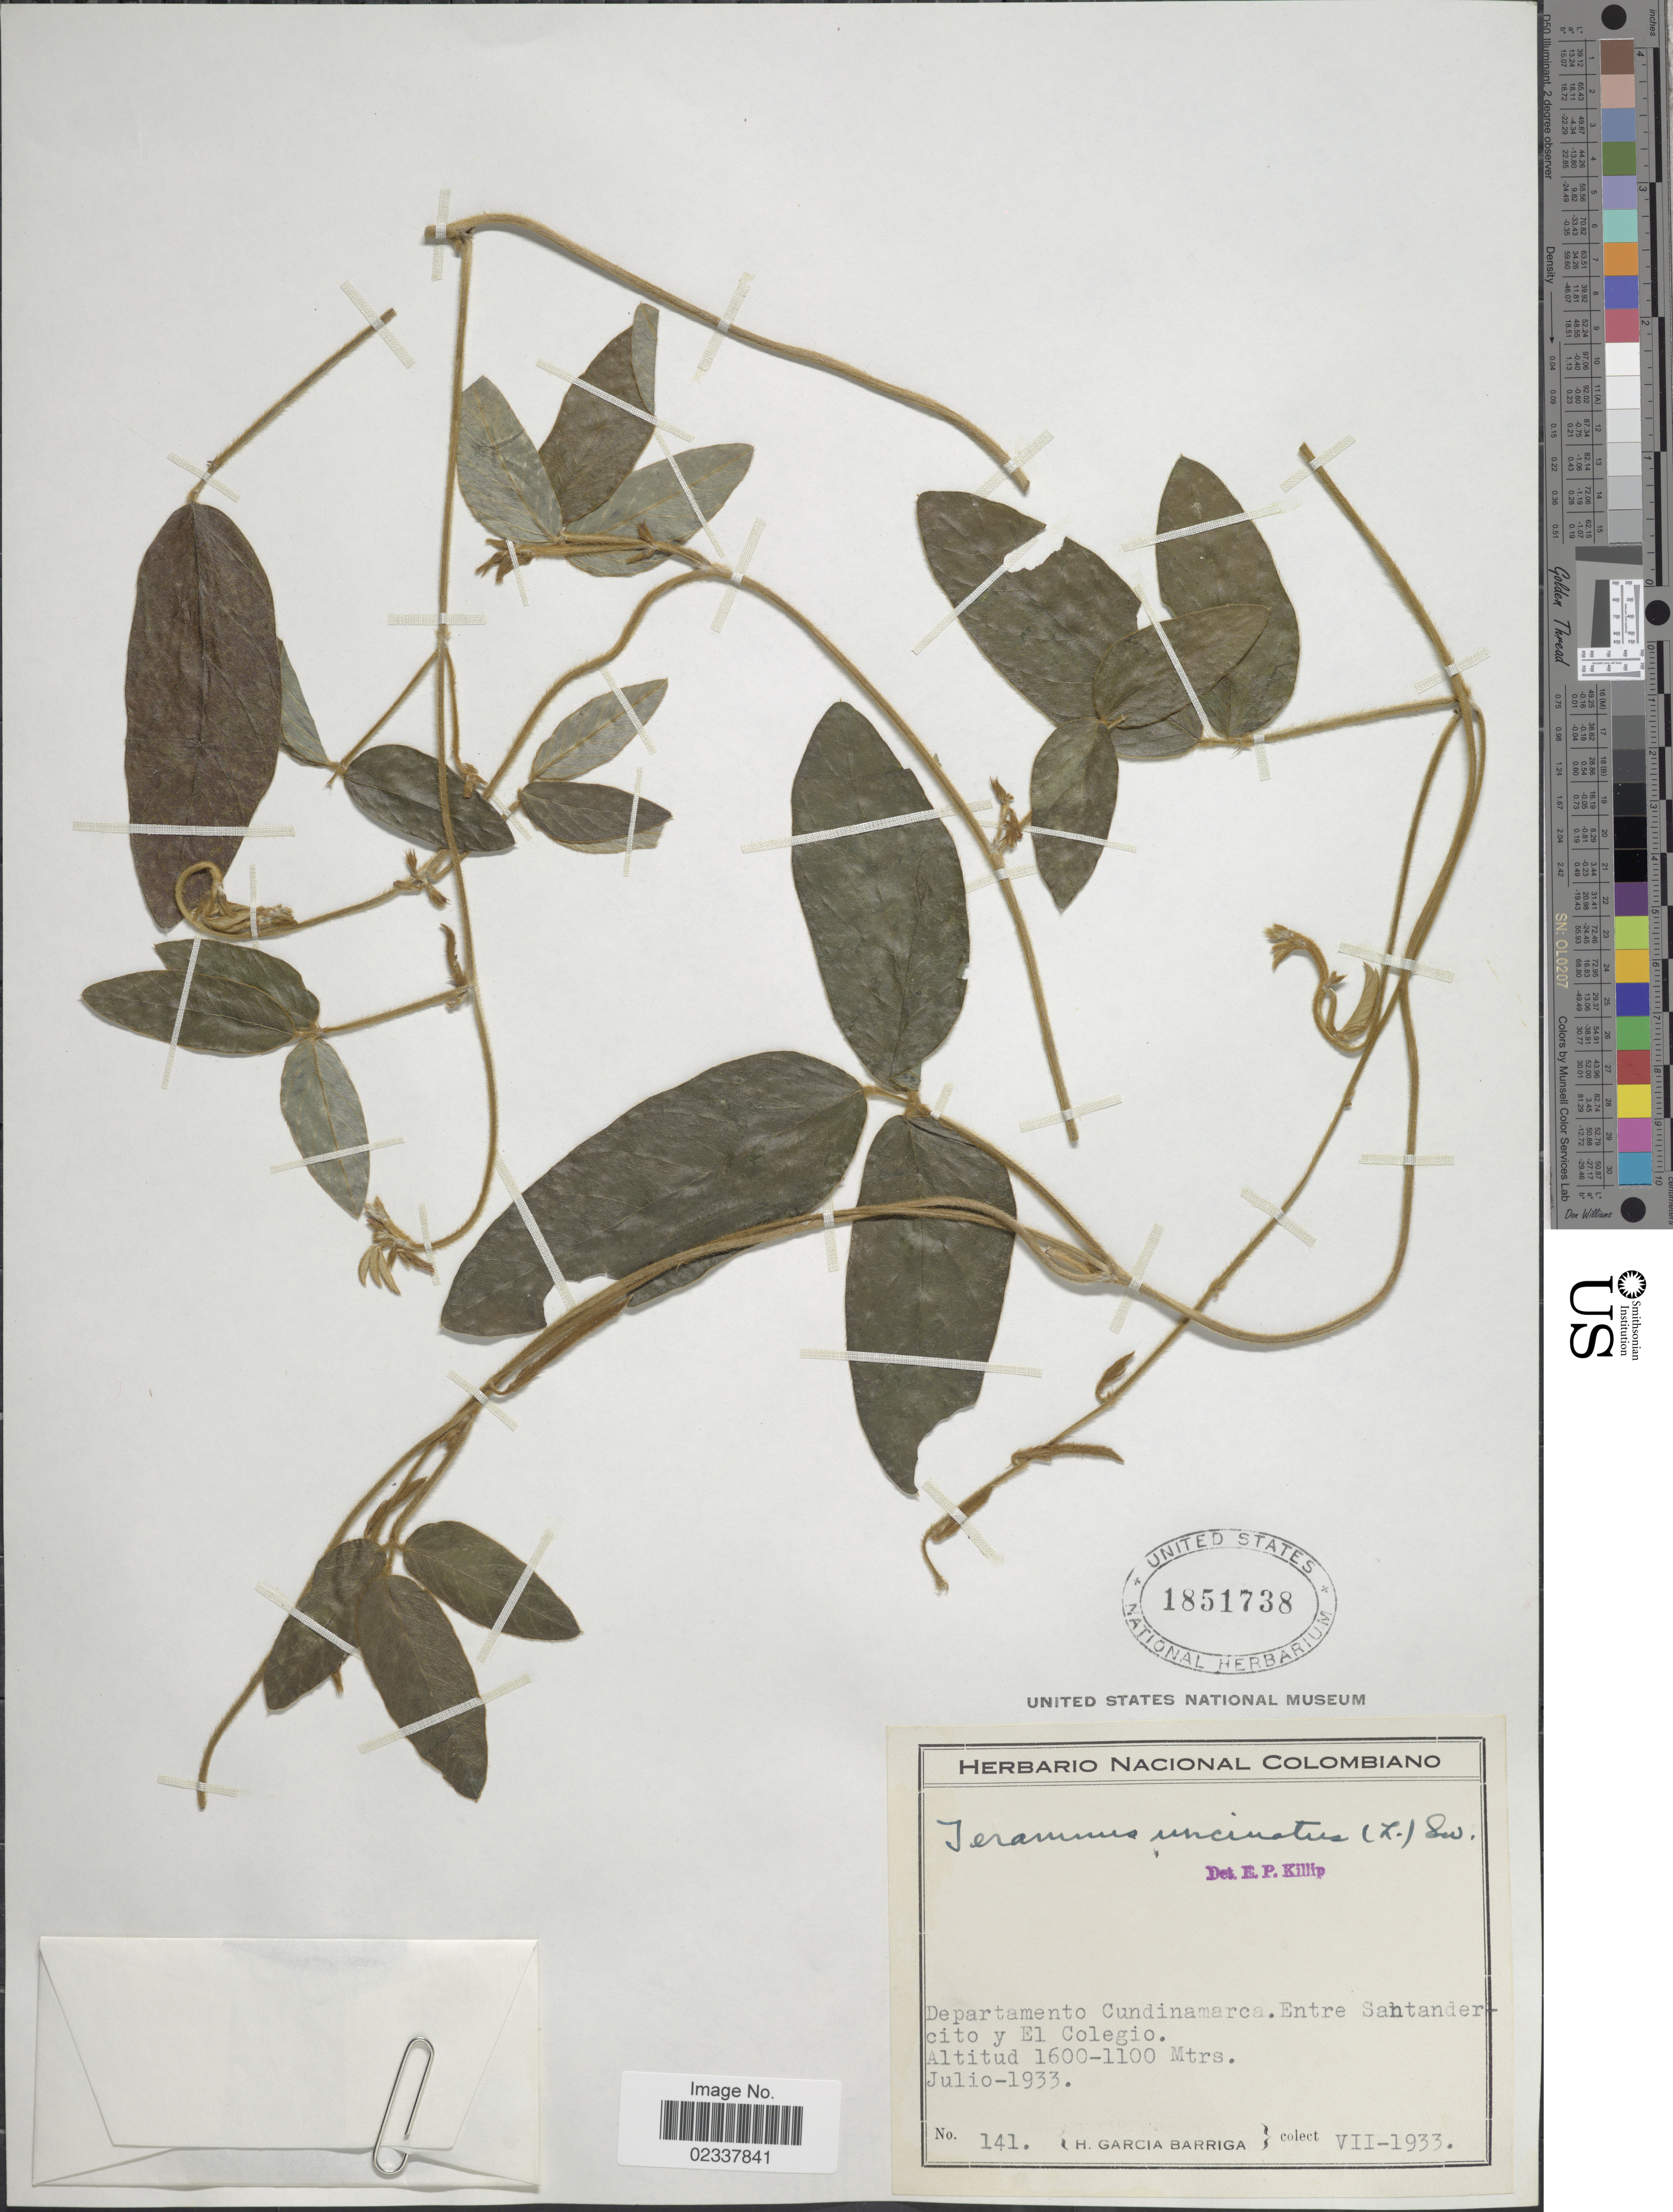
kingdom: Plantae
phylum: Tracheophyta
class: Magnoliopsida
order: Fabales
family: Fabaceae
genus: Teramnus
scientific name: Teramnus uncinatus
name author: (L.) Sw.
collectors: H. García Barriga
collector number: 141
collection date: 1933-07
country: Colombia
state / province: Cundinamarca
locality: Entre Santander-citio y El Colegio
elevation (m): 1100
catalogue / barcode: US 1851738